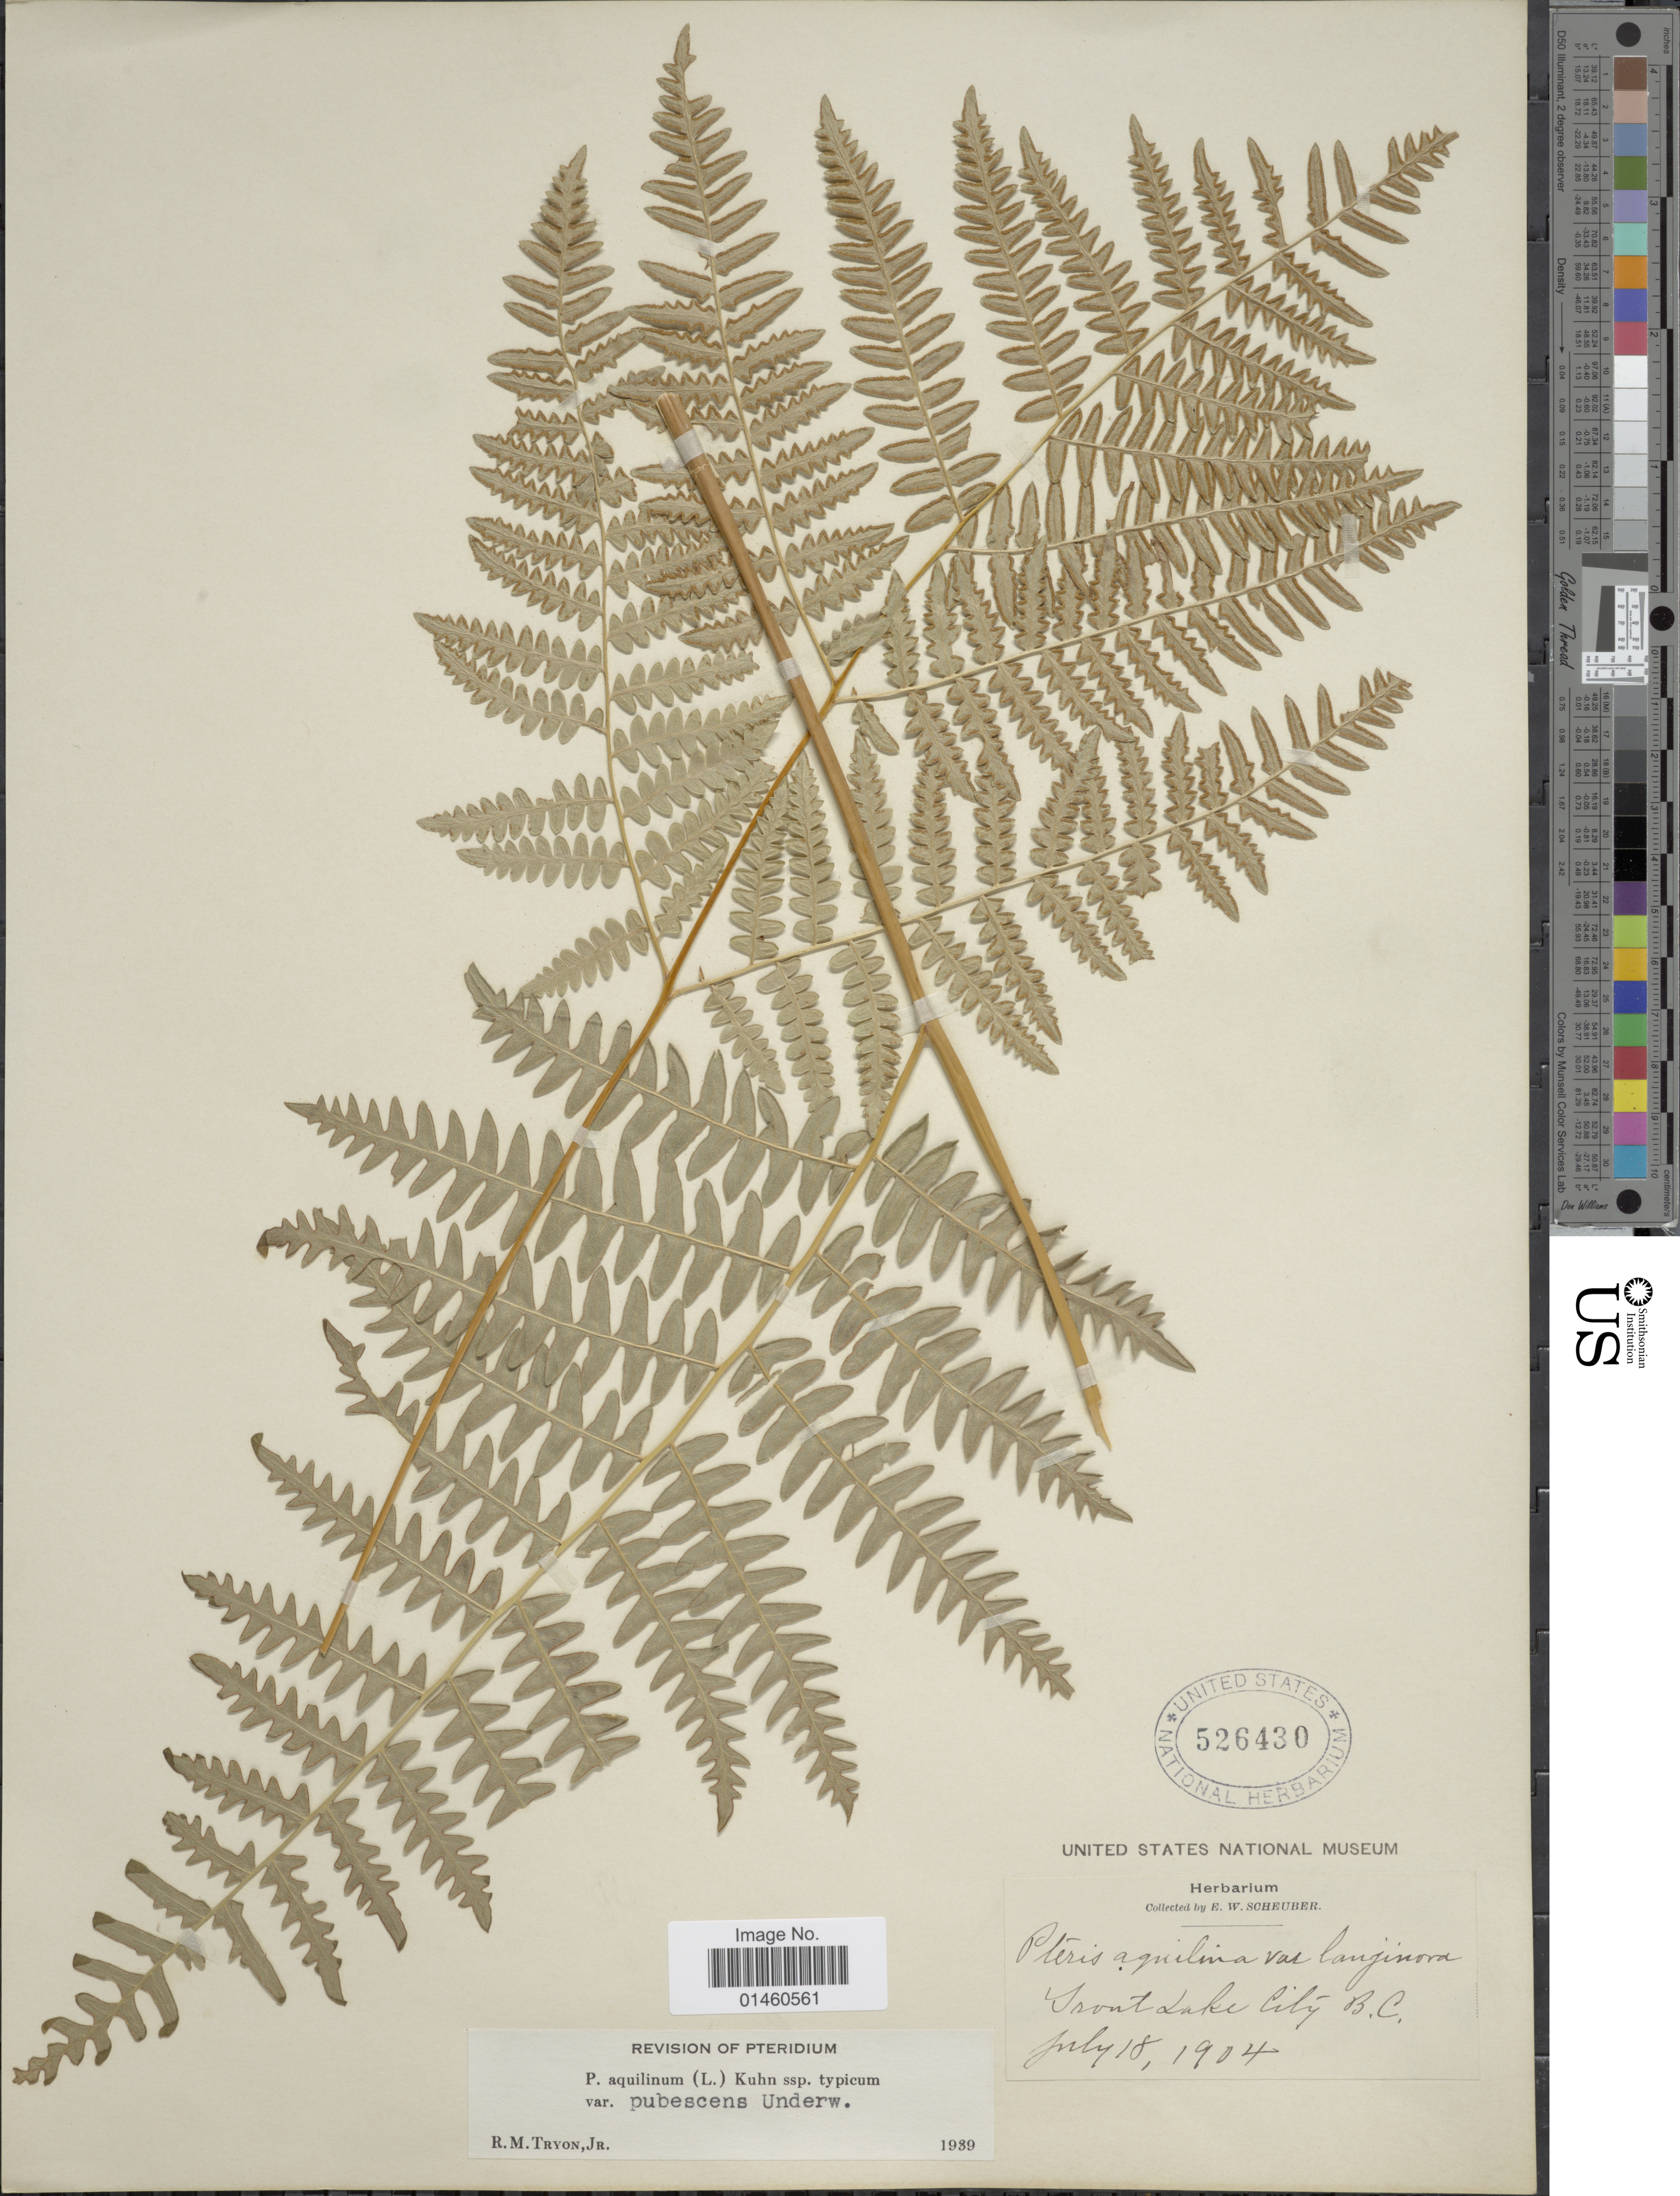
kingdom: Plantae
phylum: Tracheophyta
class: Polypodiopsida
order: Polypodiales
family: Dennstaedtiaceae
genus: Pteridium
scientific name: Pteridium pubescens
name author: (Underw.) Christenh.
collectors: E. Scheuber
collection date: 1904-07-18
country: Canada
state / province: British Columbia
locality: Trout Lake City B. C.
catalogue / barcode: US 526430